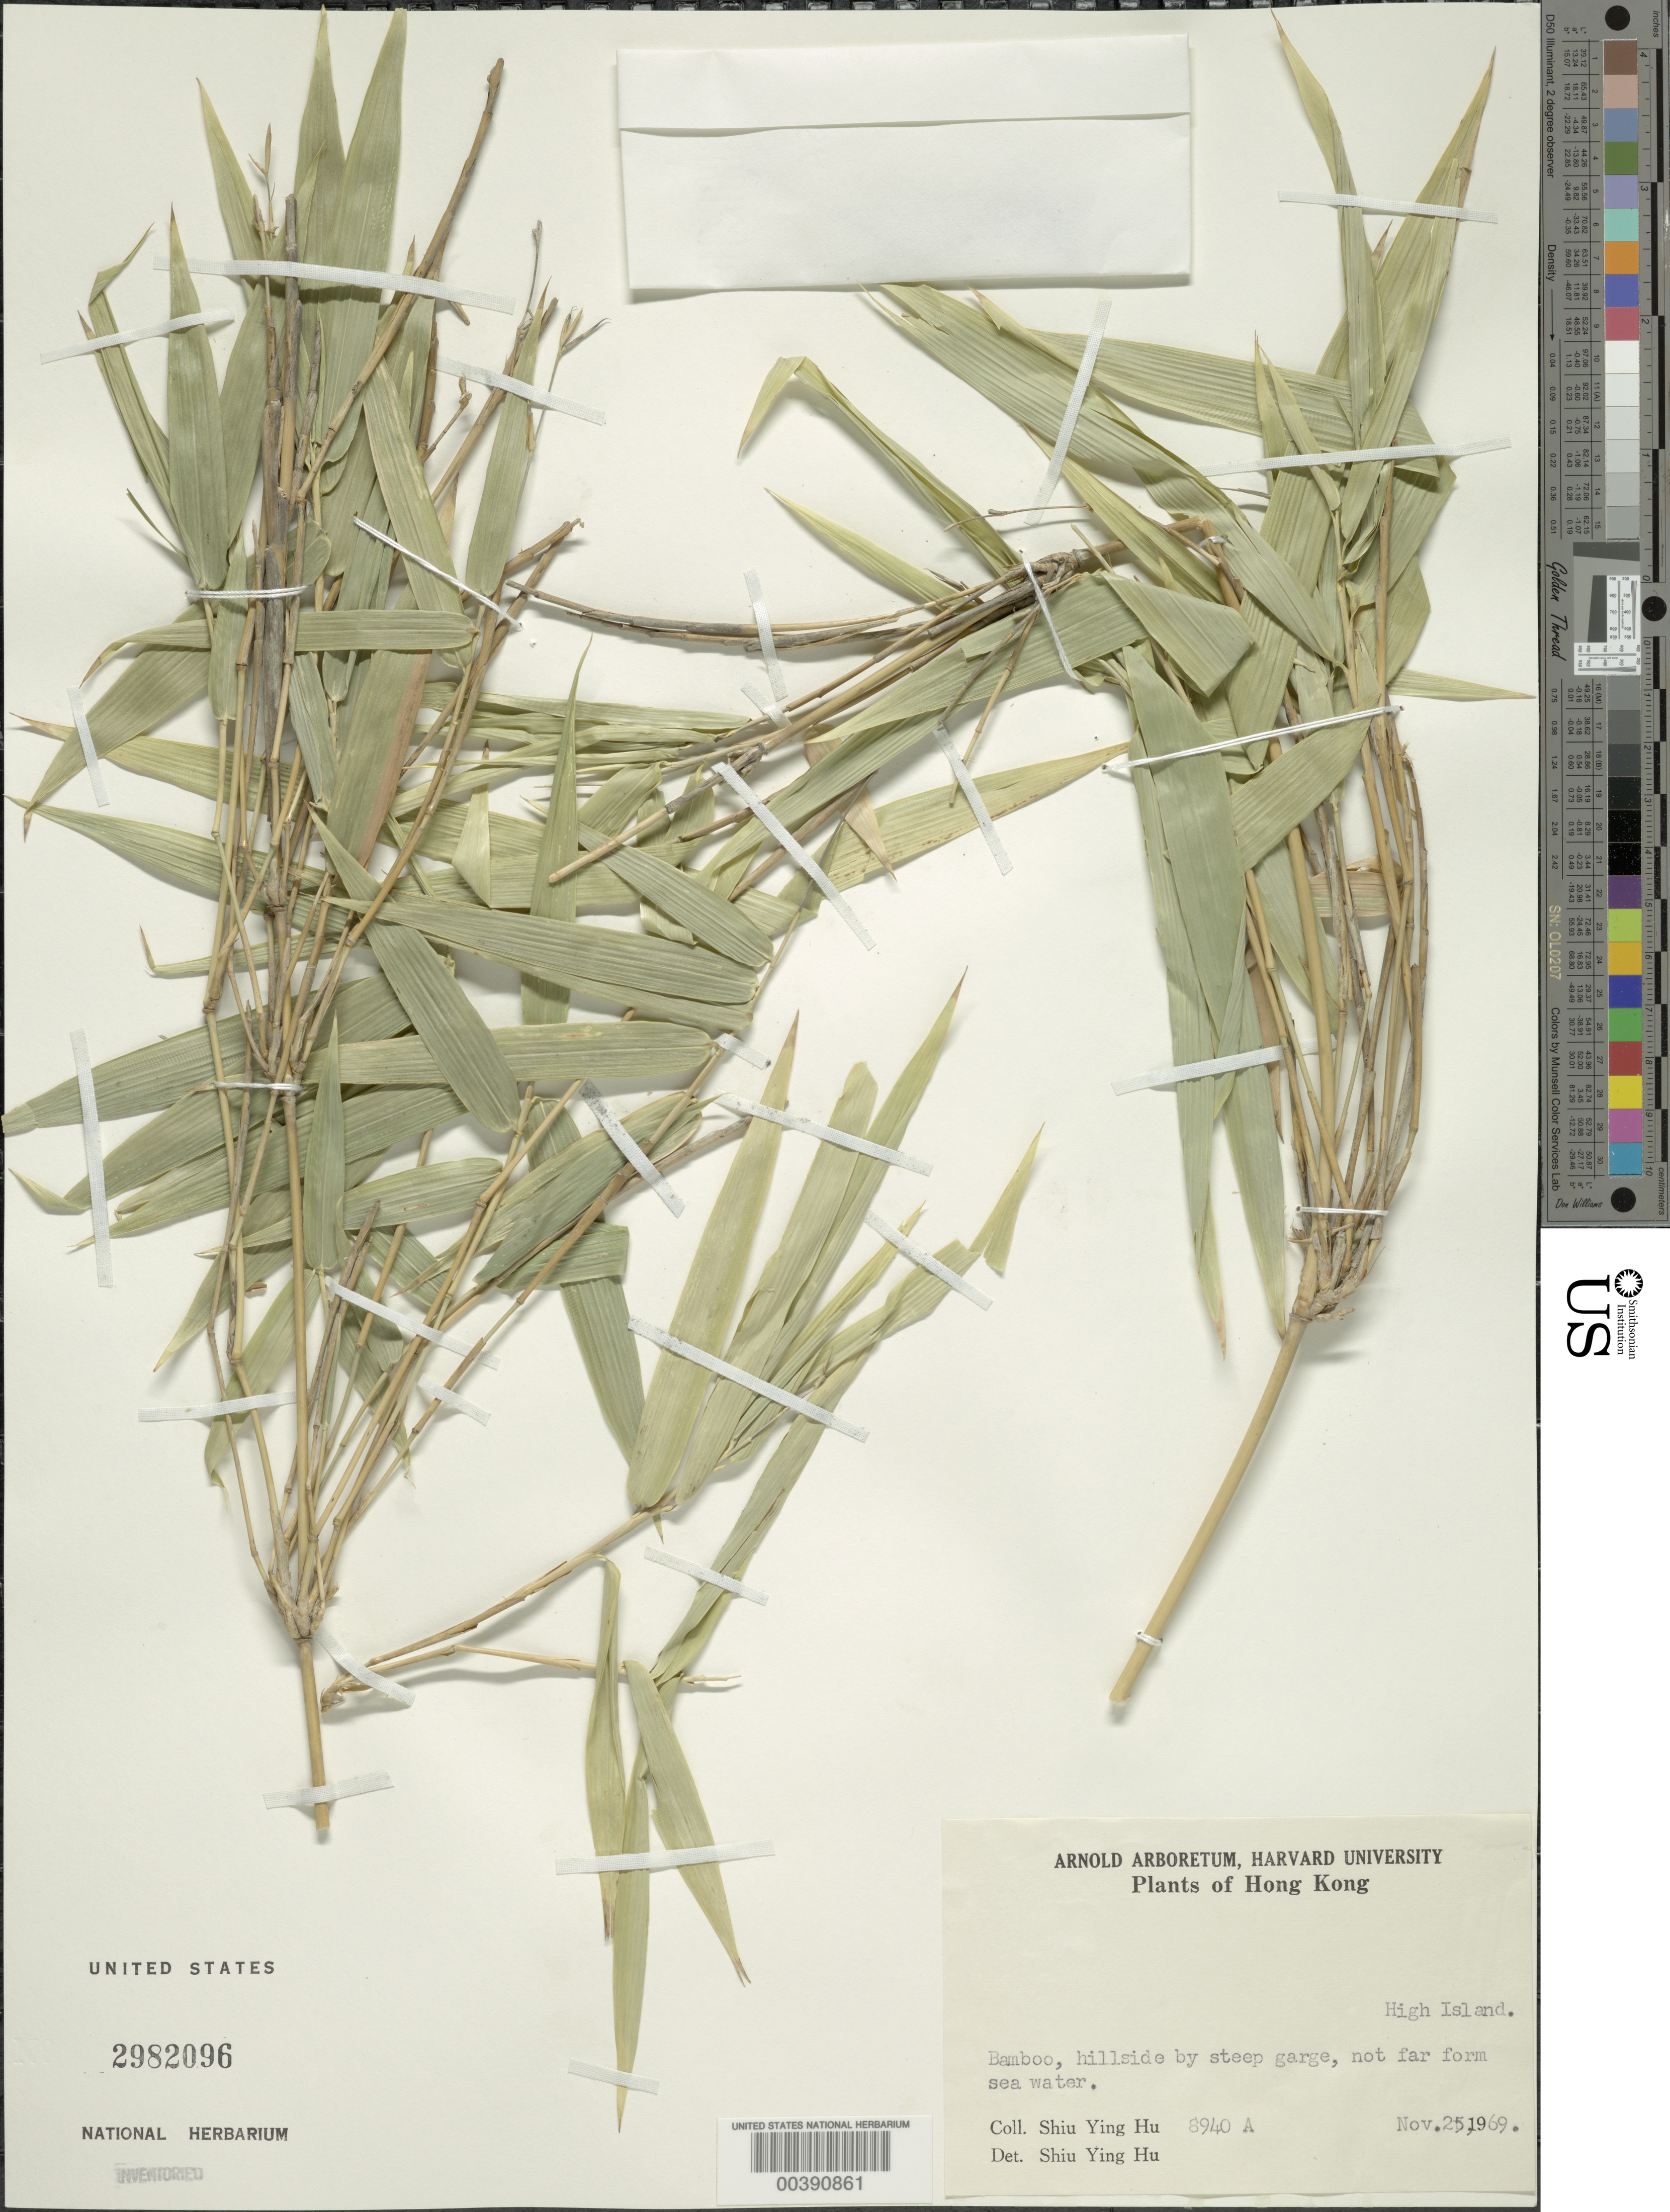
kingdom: Plantae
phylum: Tracheophyta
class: Liliopsida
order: Poales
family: Poaceae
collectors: Y. Shiu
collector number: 8940 A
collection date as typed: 25 Nov 1969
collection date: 1969-11-25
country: China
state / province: Hong Kong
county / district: New Territories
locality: High i.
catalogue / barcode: US 2982096